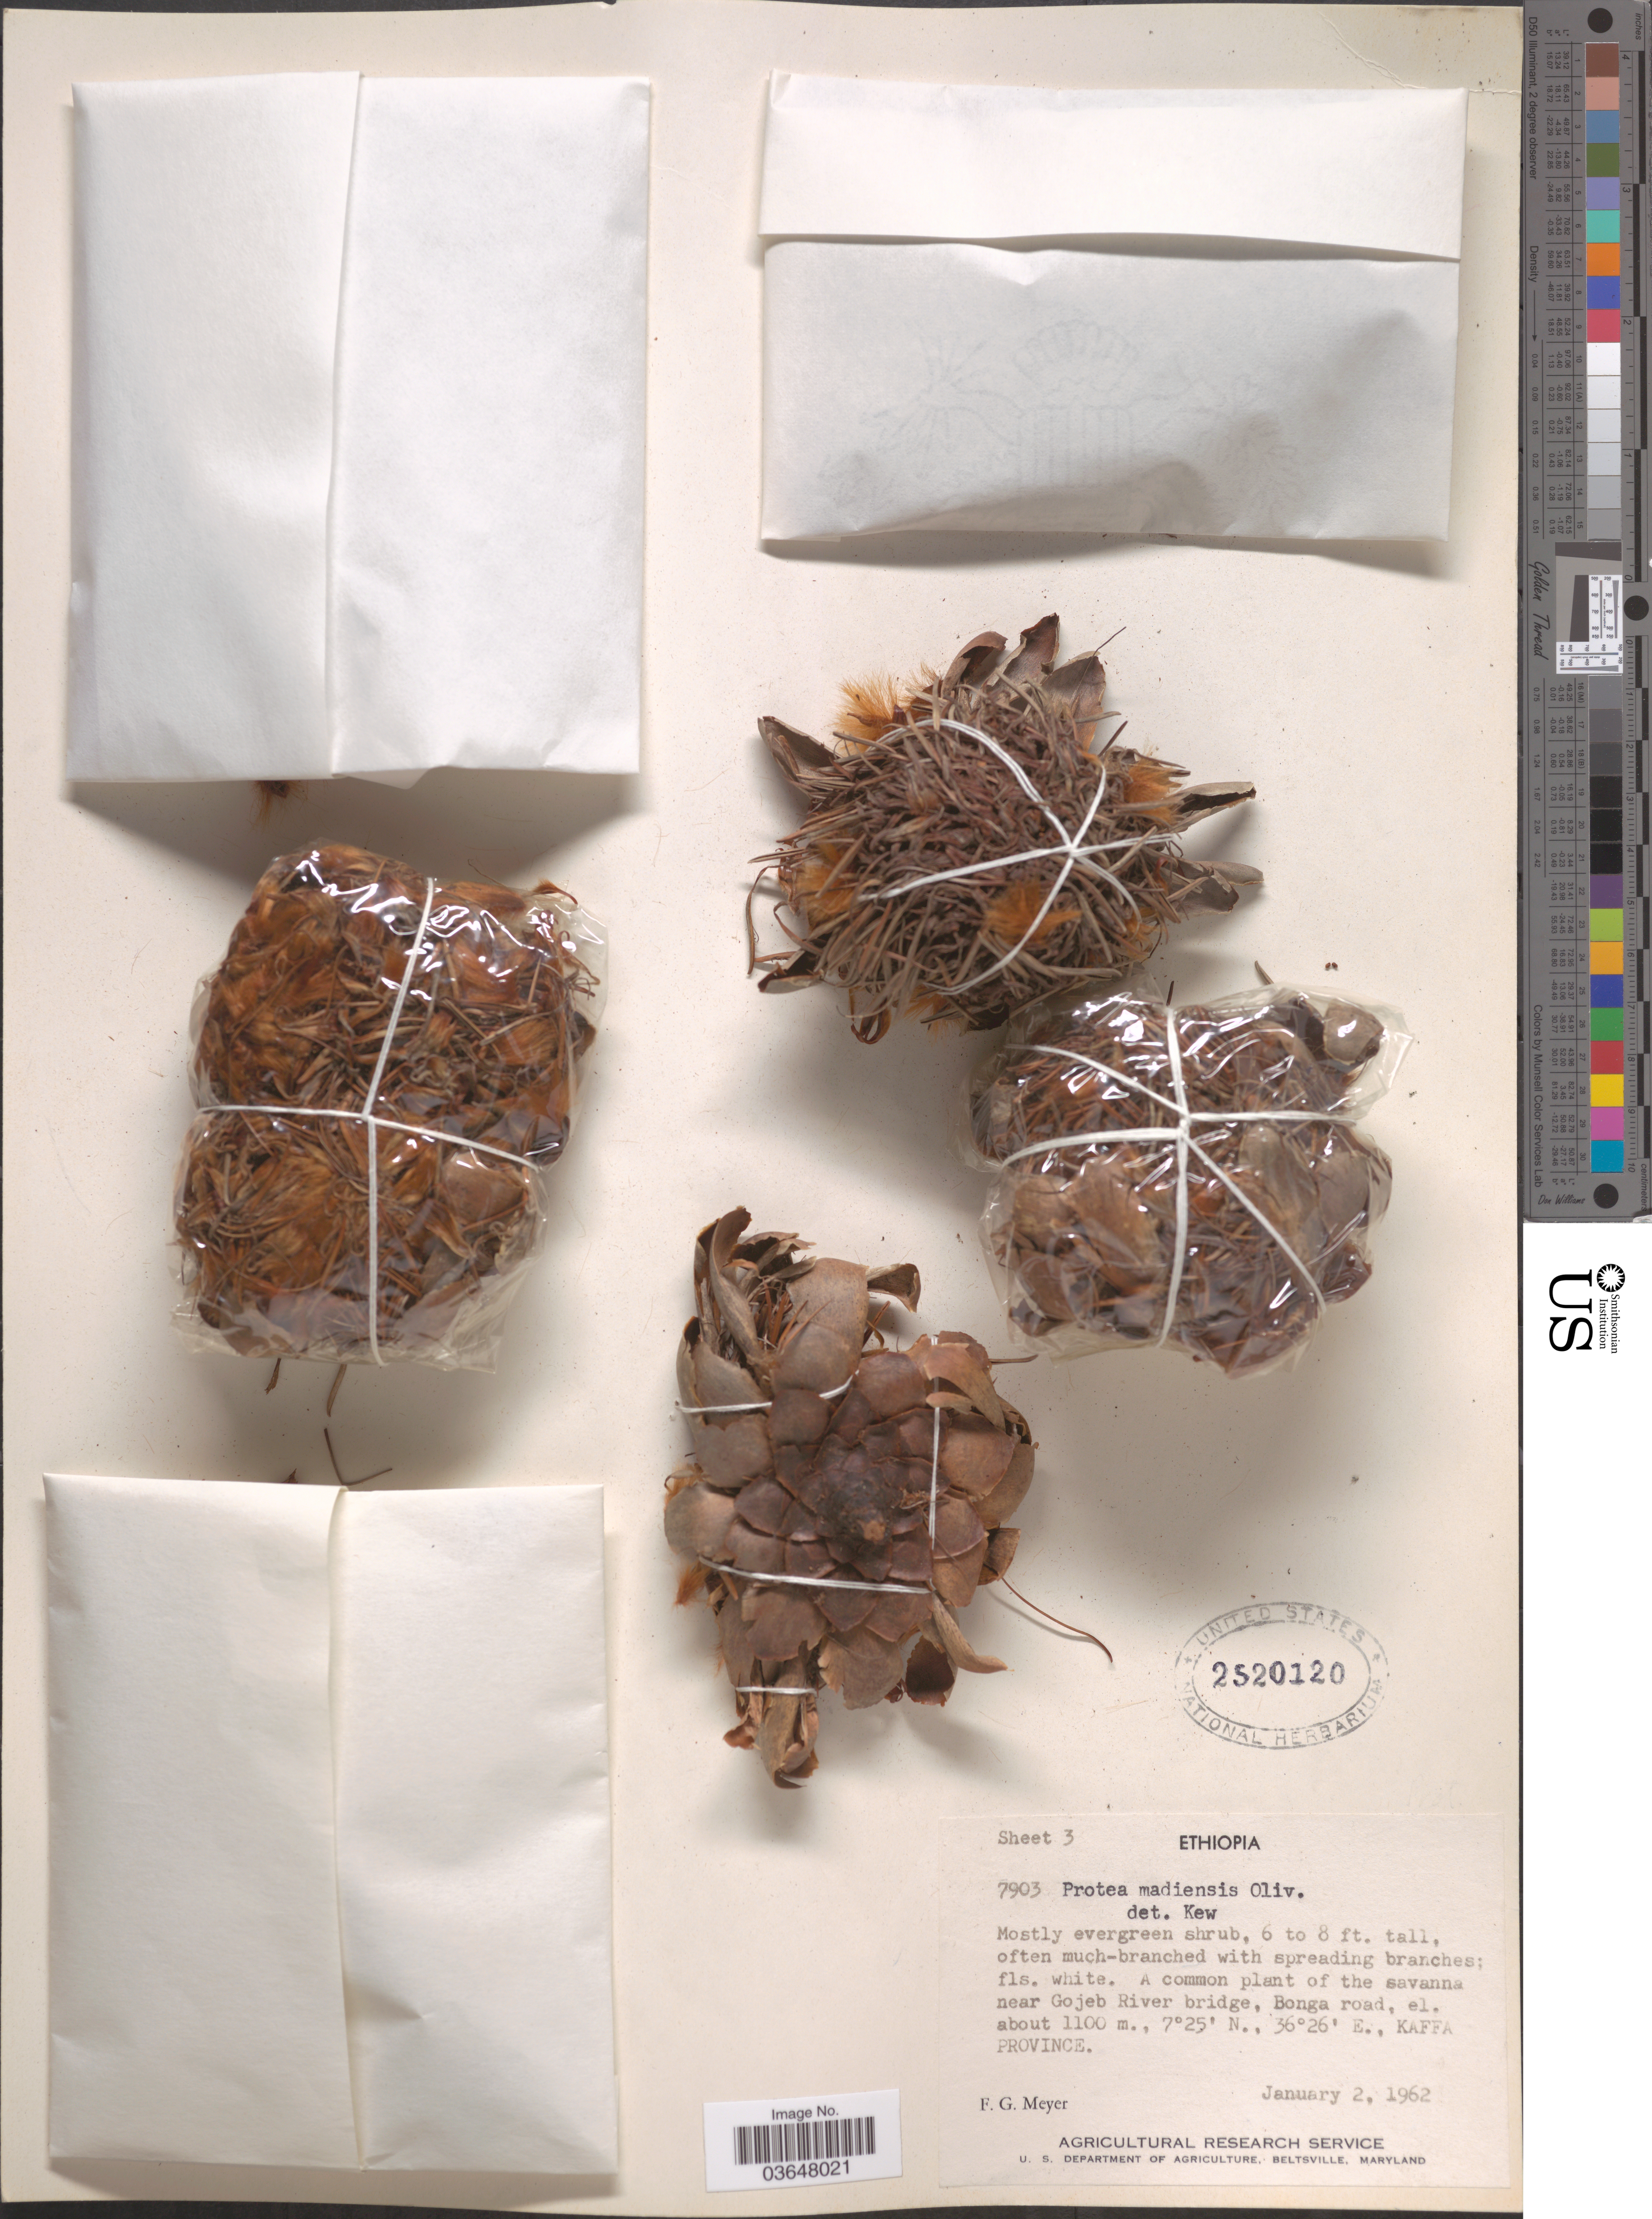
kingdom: Plantae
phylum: Tracheophyta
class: Magnoliopsida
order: Proteales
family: Proteaceae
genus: Protea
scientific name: Protea madiensis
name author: Oliv.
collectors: F. G. Meyer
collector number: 7903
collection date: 1962-01-02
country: Ethiopia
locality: The savanna near Gojeb River bridge, Bonga road, Kaffa Province.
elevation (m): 1100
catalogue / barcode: US 2520120